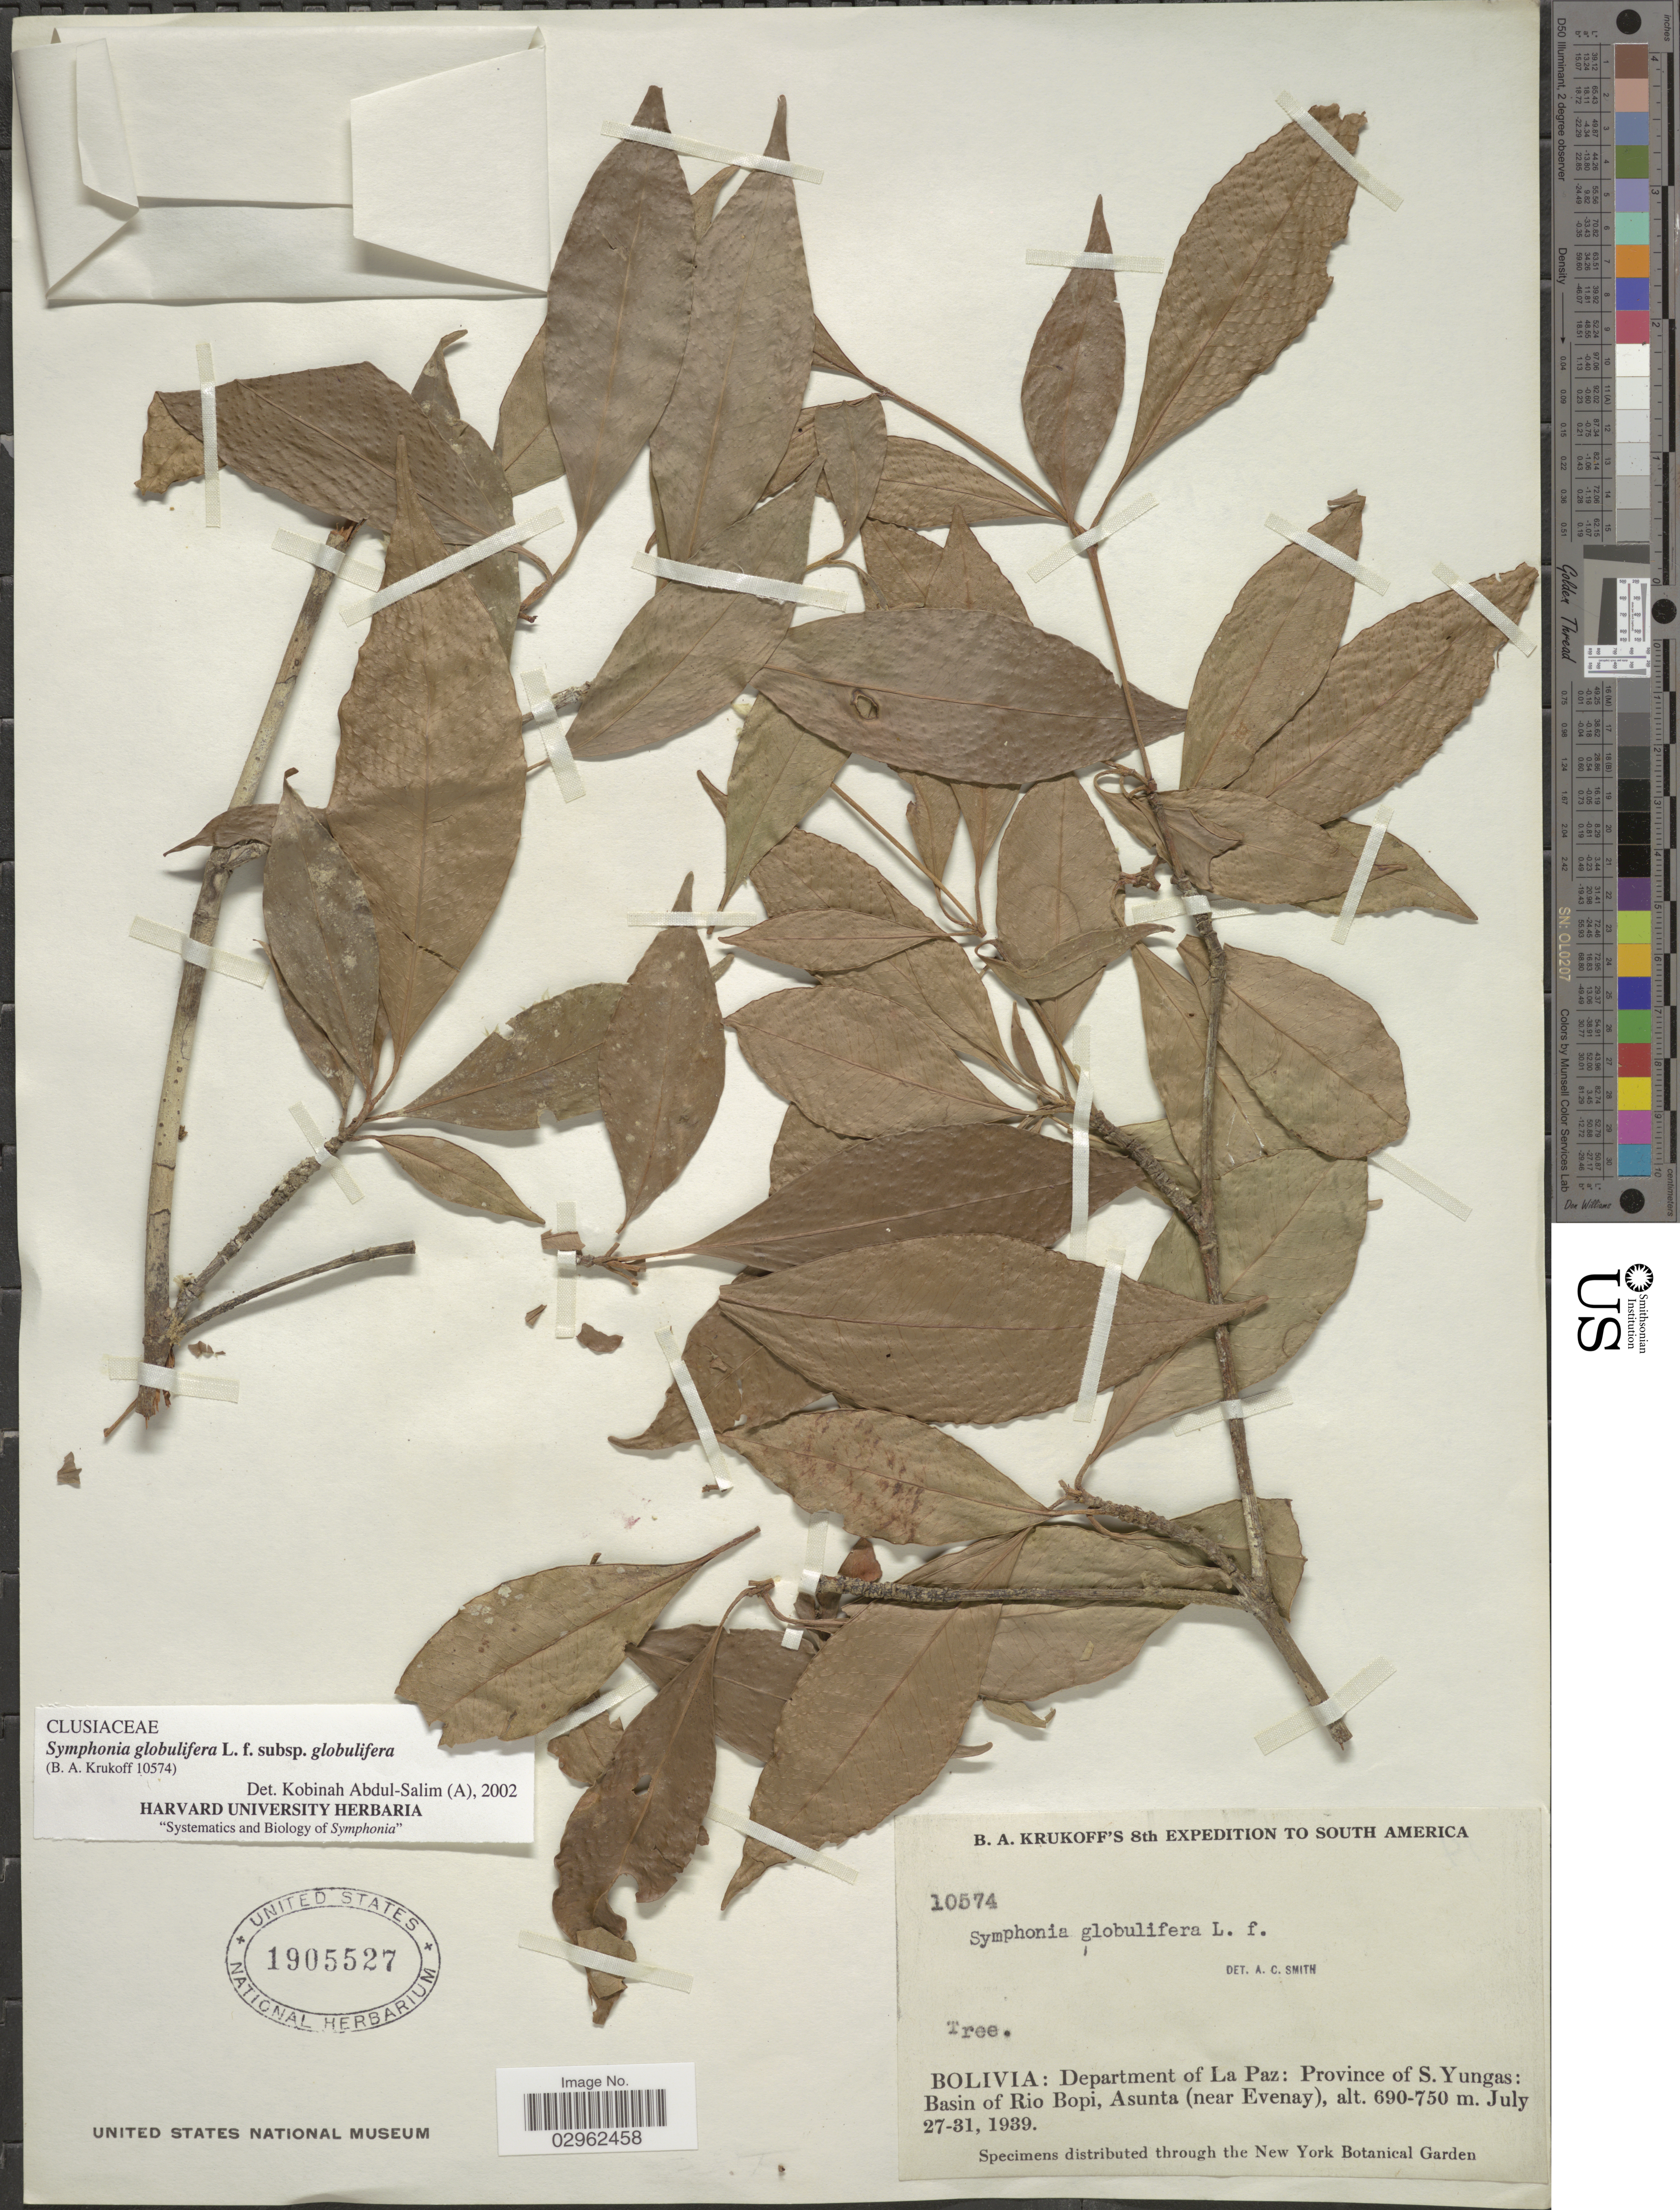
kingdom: Plantae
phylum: Tracheophyta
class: Magnoliopsida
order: Malpighiales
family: Clusiaceae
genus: Symphonia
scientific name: Symphonia globulifera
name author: L. f.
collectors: B. A. Krukoff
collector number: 10574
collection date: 1939-07-27/1939-07-31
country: Bolivia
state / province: La Paz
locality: Department of La Paz: Province of S. Yungas: Basin of Rio Bopi, Asunta (near Evenay).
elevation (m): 690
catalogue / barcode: US 1905527